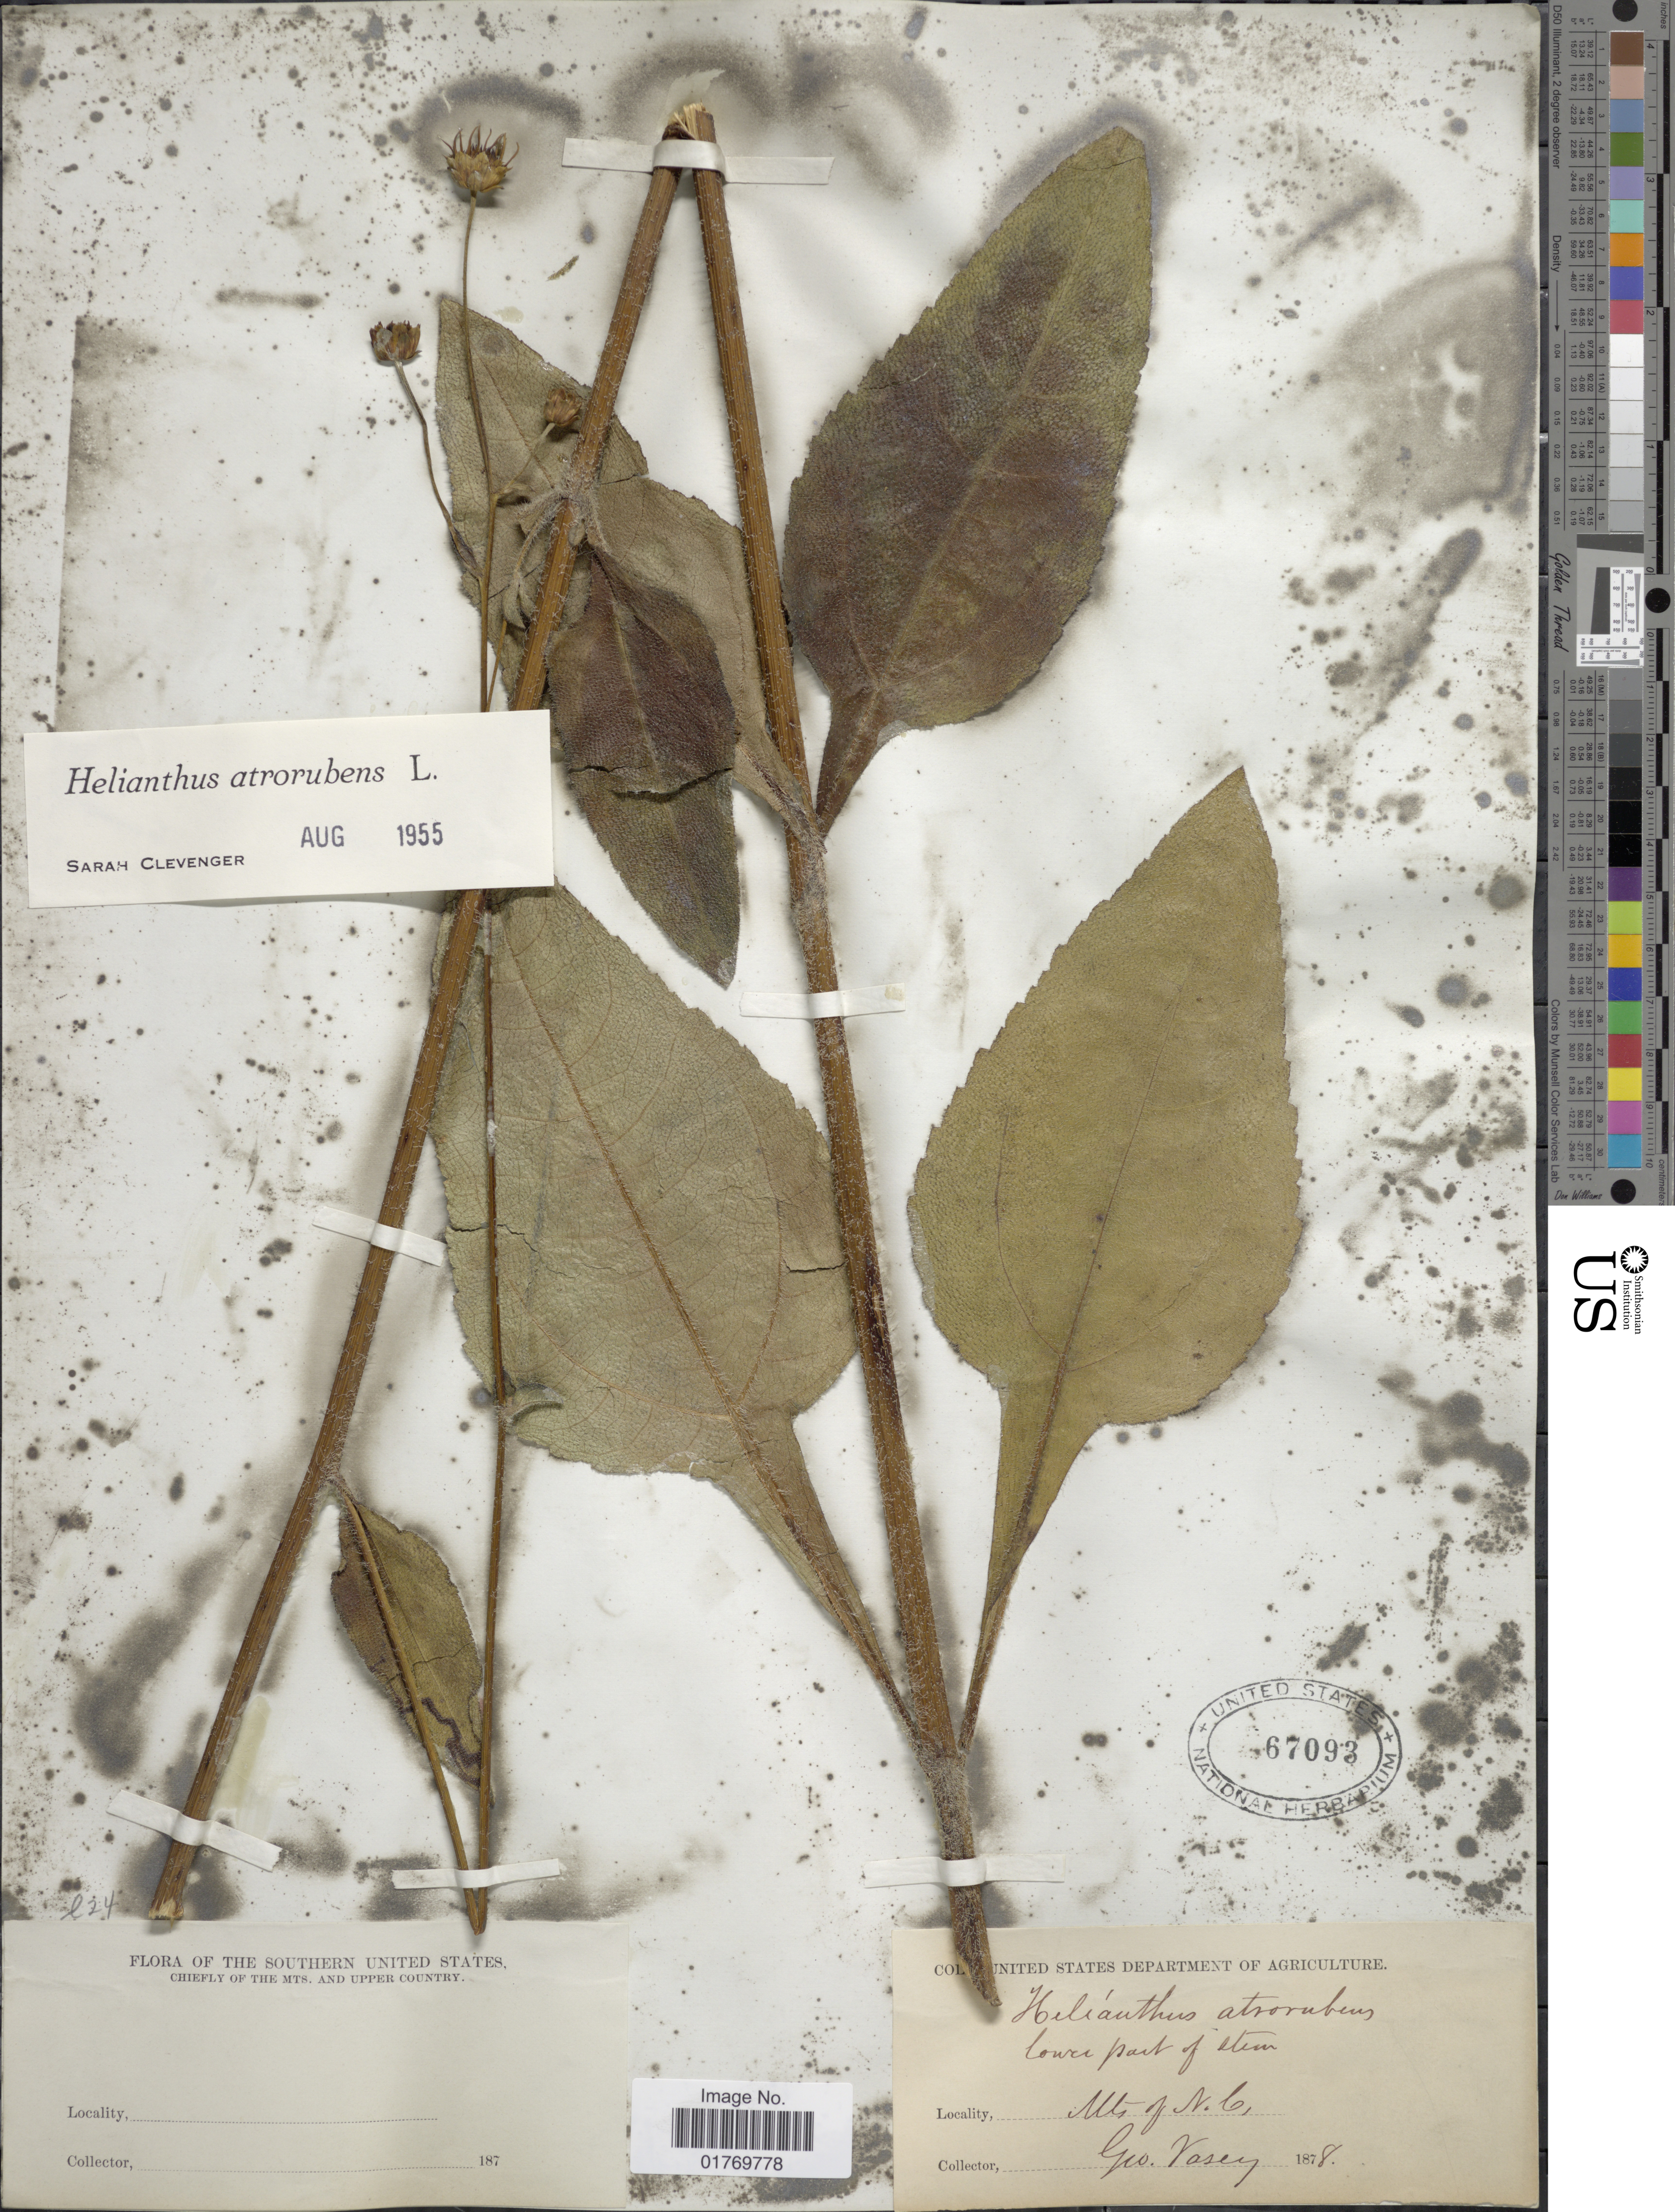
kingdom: Plantae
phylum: Tracheophyta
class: Magnoliopsida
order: Asterales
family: Asteraceae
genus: Helianthus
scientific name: Helianthus atrorubens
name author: L.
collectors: G. Vasey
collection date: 1878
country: United States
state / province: North Carolina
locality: Chiefly of the Mts. and Upper Country, Mts. of N. C.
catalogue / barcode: US 67093